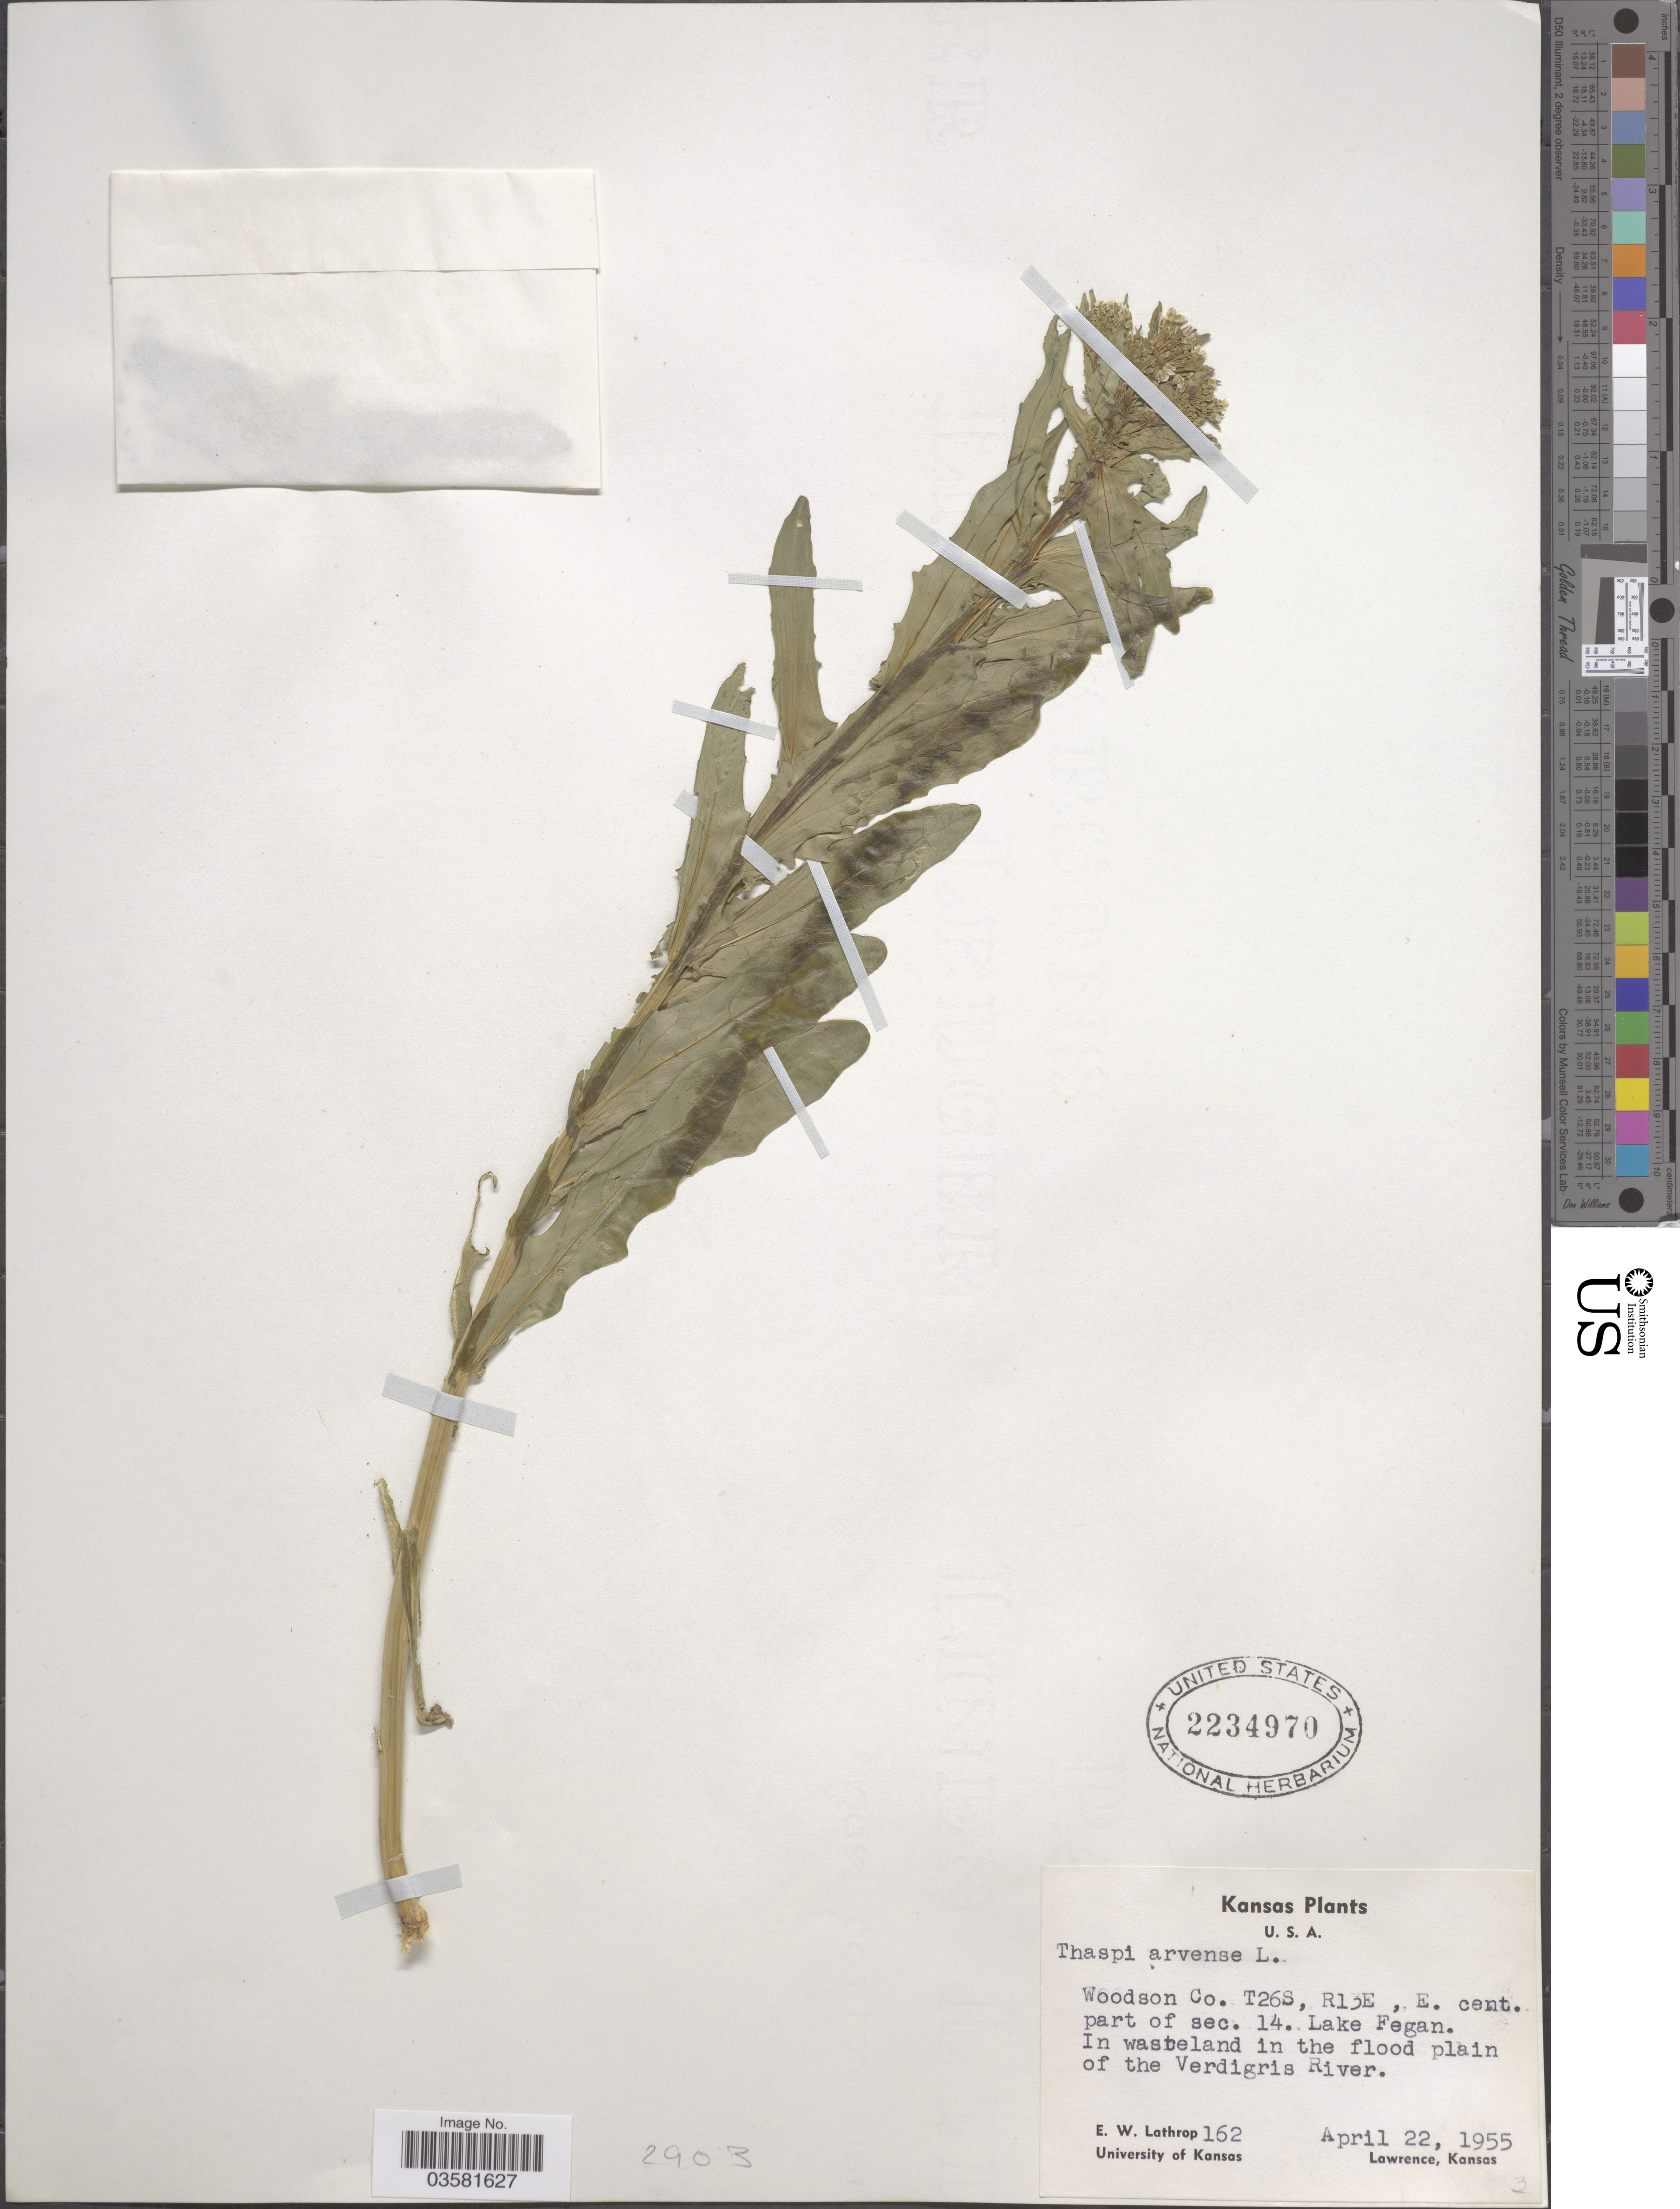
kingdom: Plantae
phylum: Tracheophyta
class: Magnoliopsida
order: Brassicales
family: Brassicaceae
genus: Thlaspi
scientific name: Thlaspi arvense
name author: L.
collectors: E. W. Lathrop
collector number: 162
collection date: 1955-04-22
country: United States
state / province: Kansas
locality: Woodson Co. T26S, R13E, E. cent. part of sec. 14. Lake Fegan. In wasteland in the flood plain of the Verdigris River.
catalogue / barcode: US 2234970